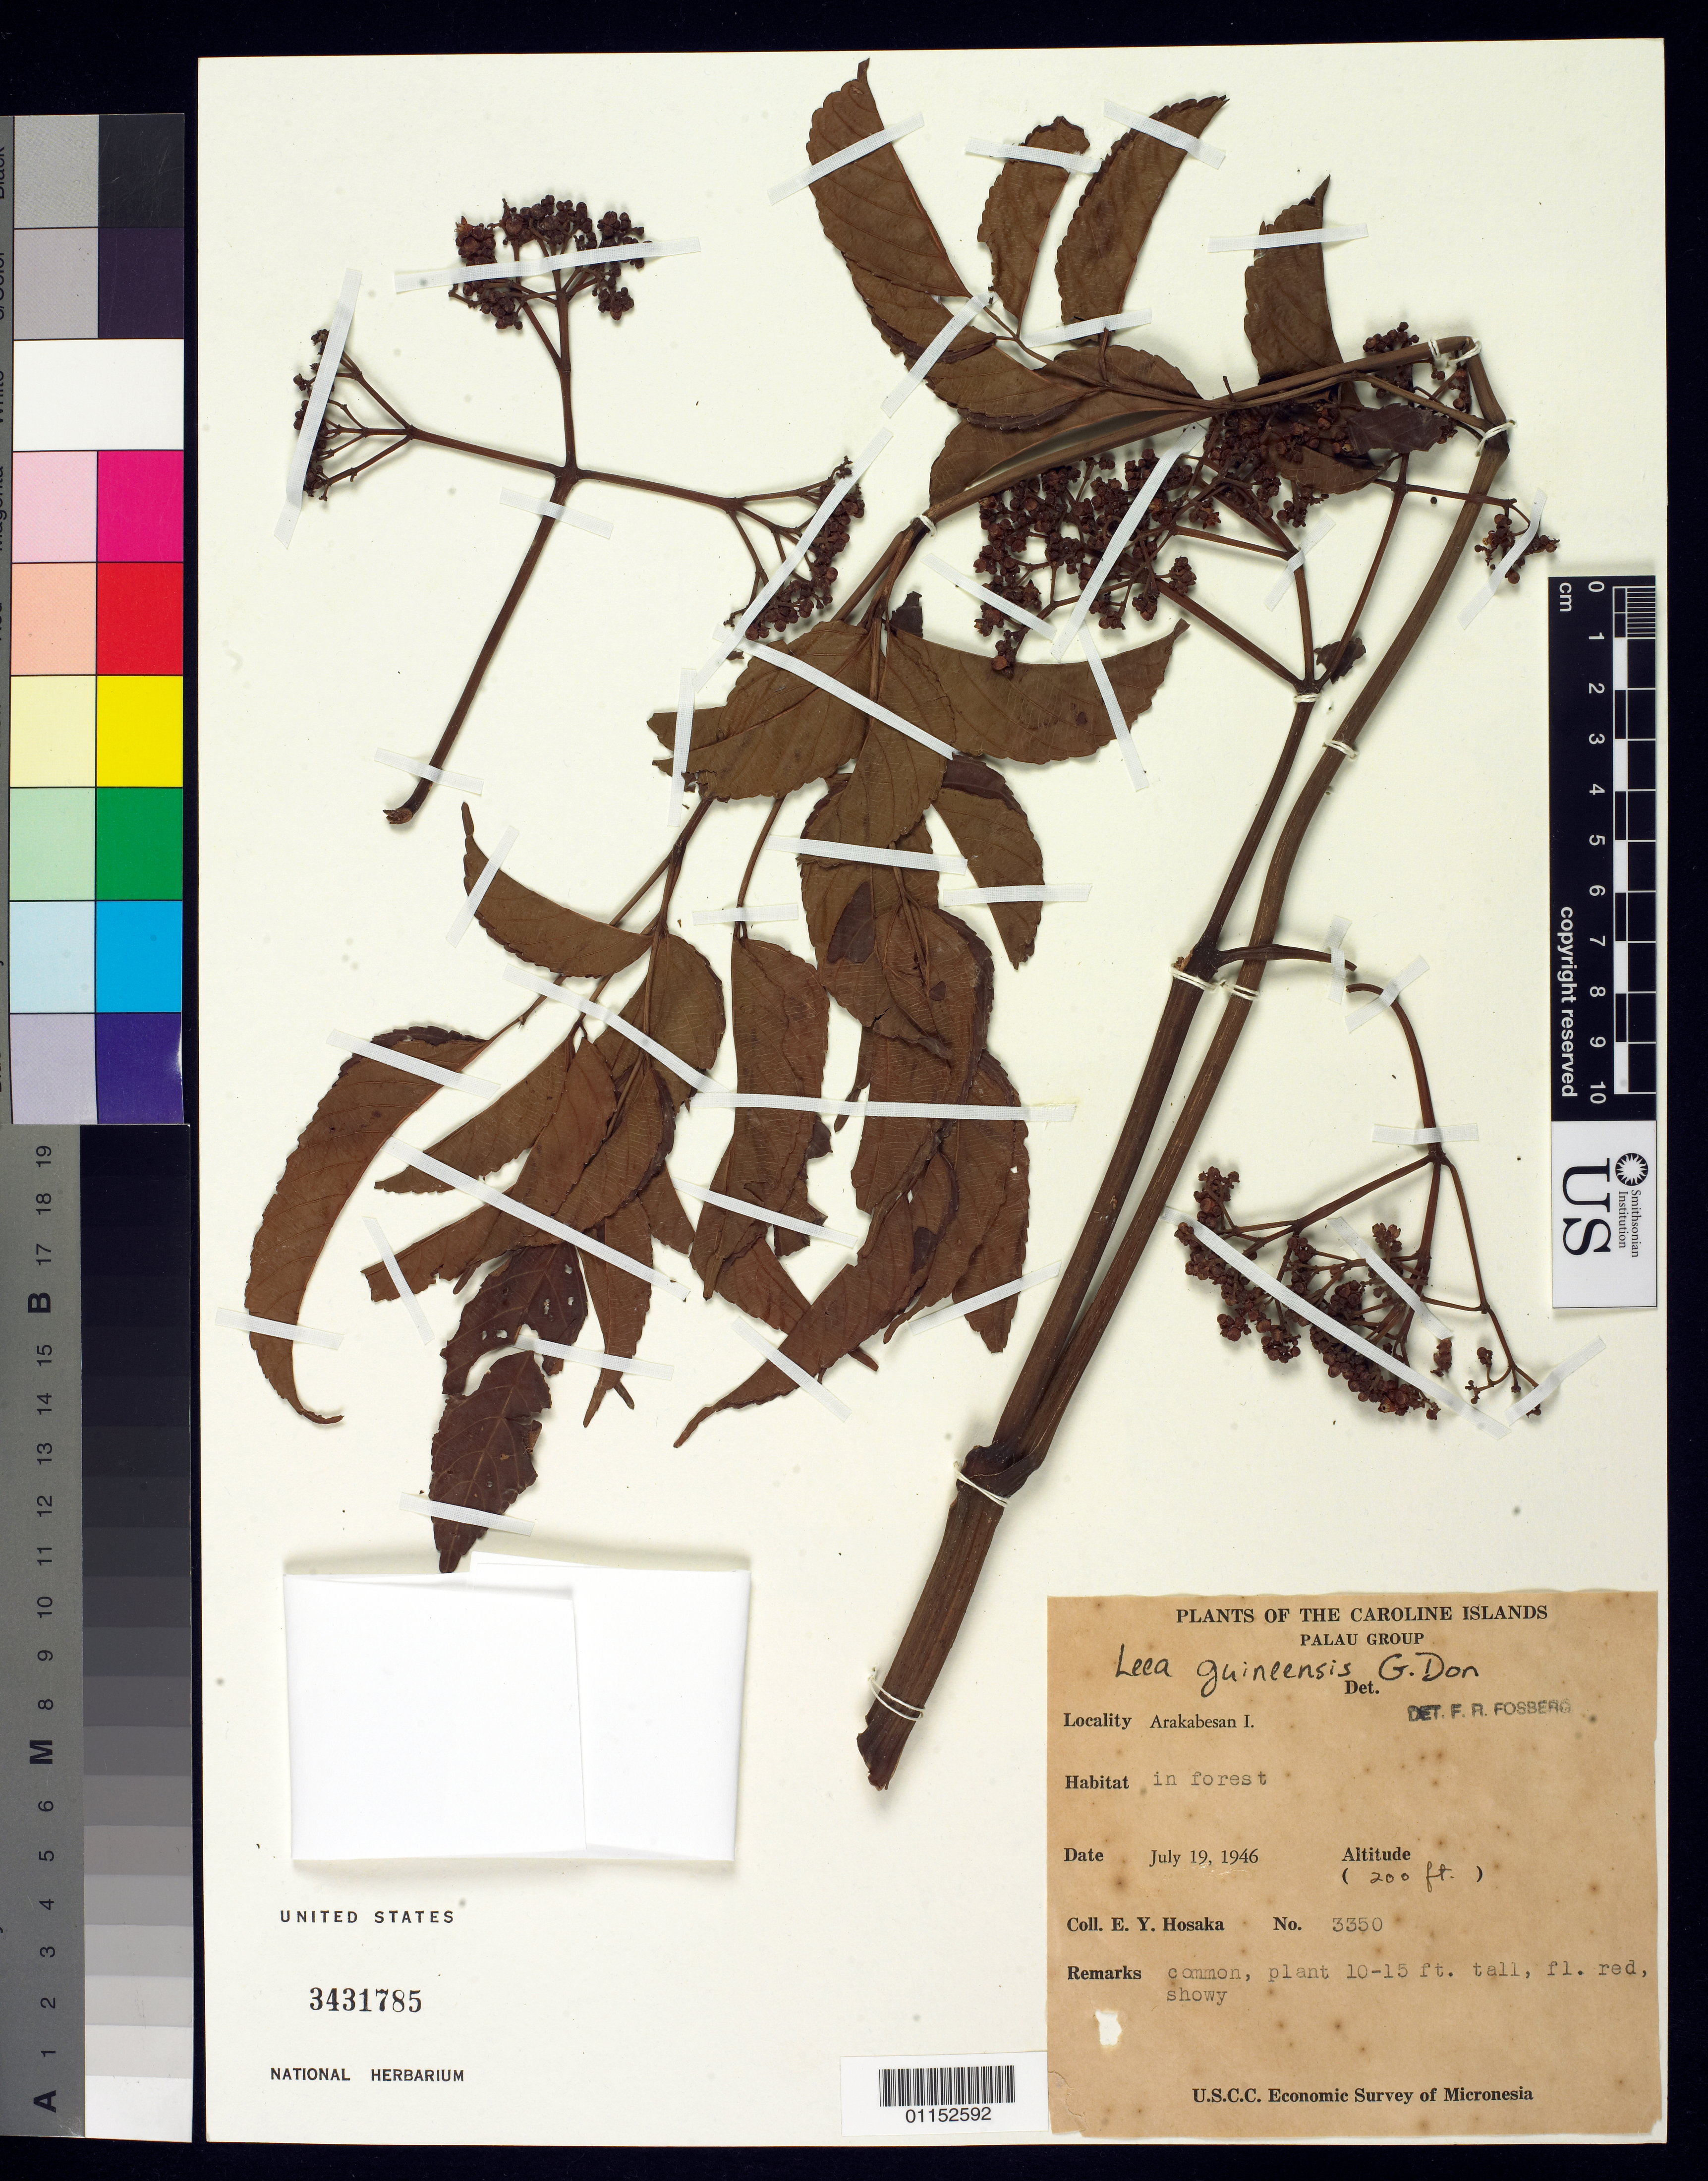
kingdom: Plantae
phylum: Tracheophyta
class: Magnoliopsida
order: Vitales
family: Vitaceae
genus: Leea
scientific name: Leea guineensis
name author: G. Don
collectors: E. Y. Hosaka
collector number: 3350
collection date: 1946-07-19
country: Palau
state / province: Koror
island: Ngerekebesang [Arakebesan]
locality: Arakabesan Island.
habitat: In forest, common.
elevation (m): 61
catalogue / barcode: US 3431785